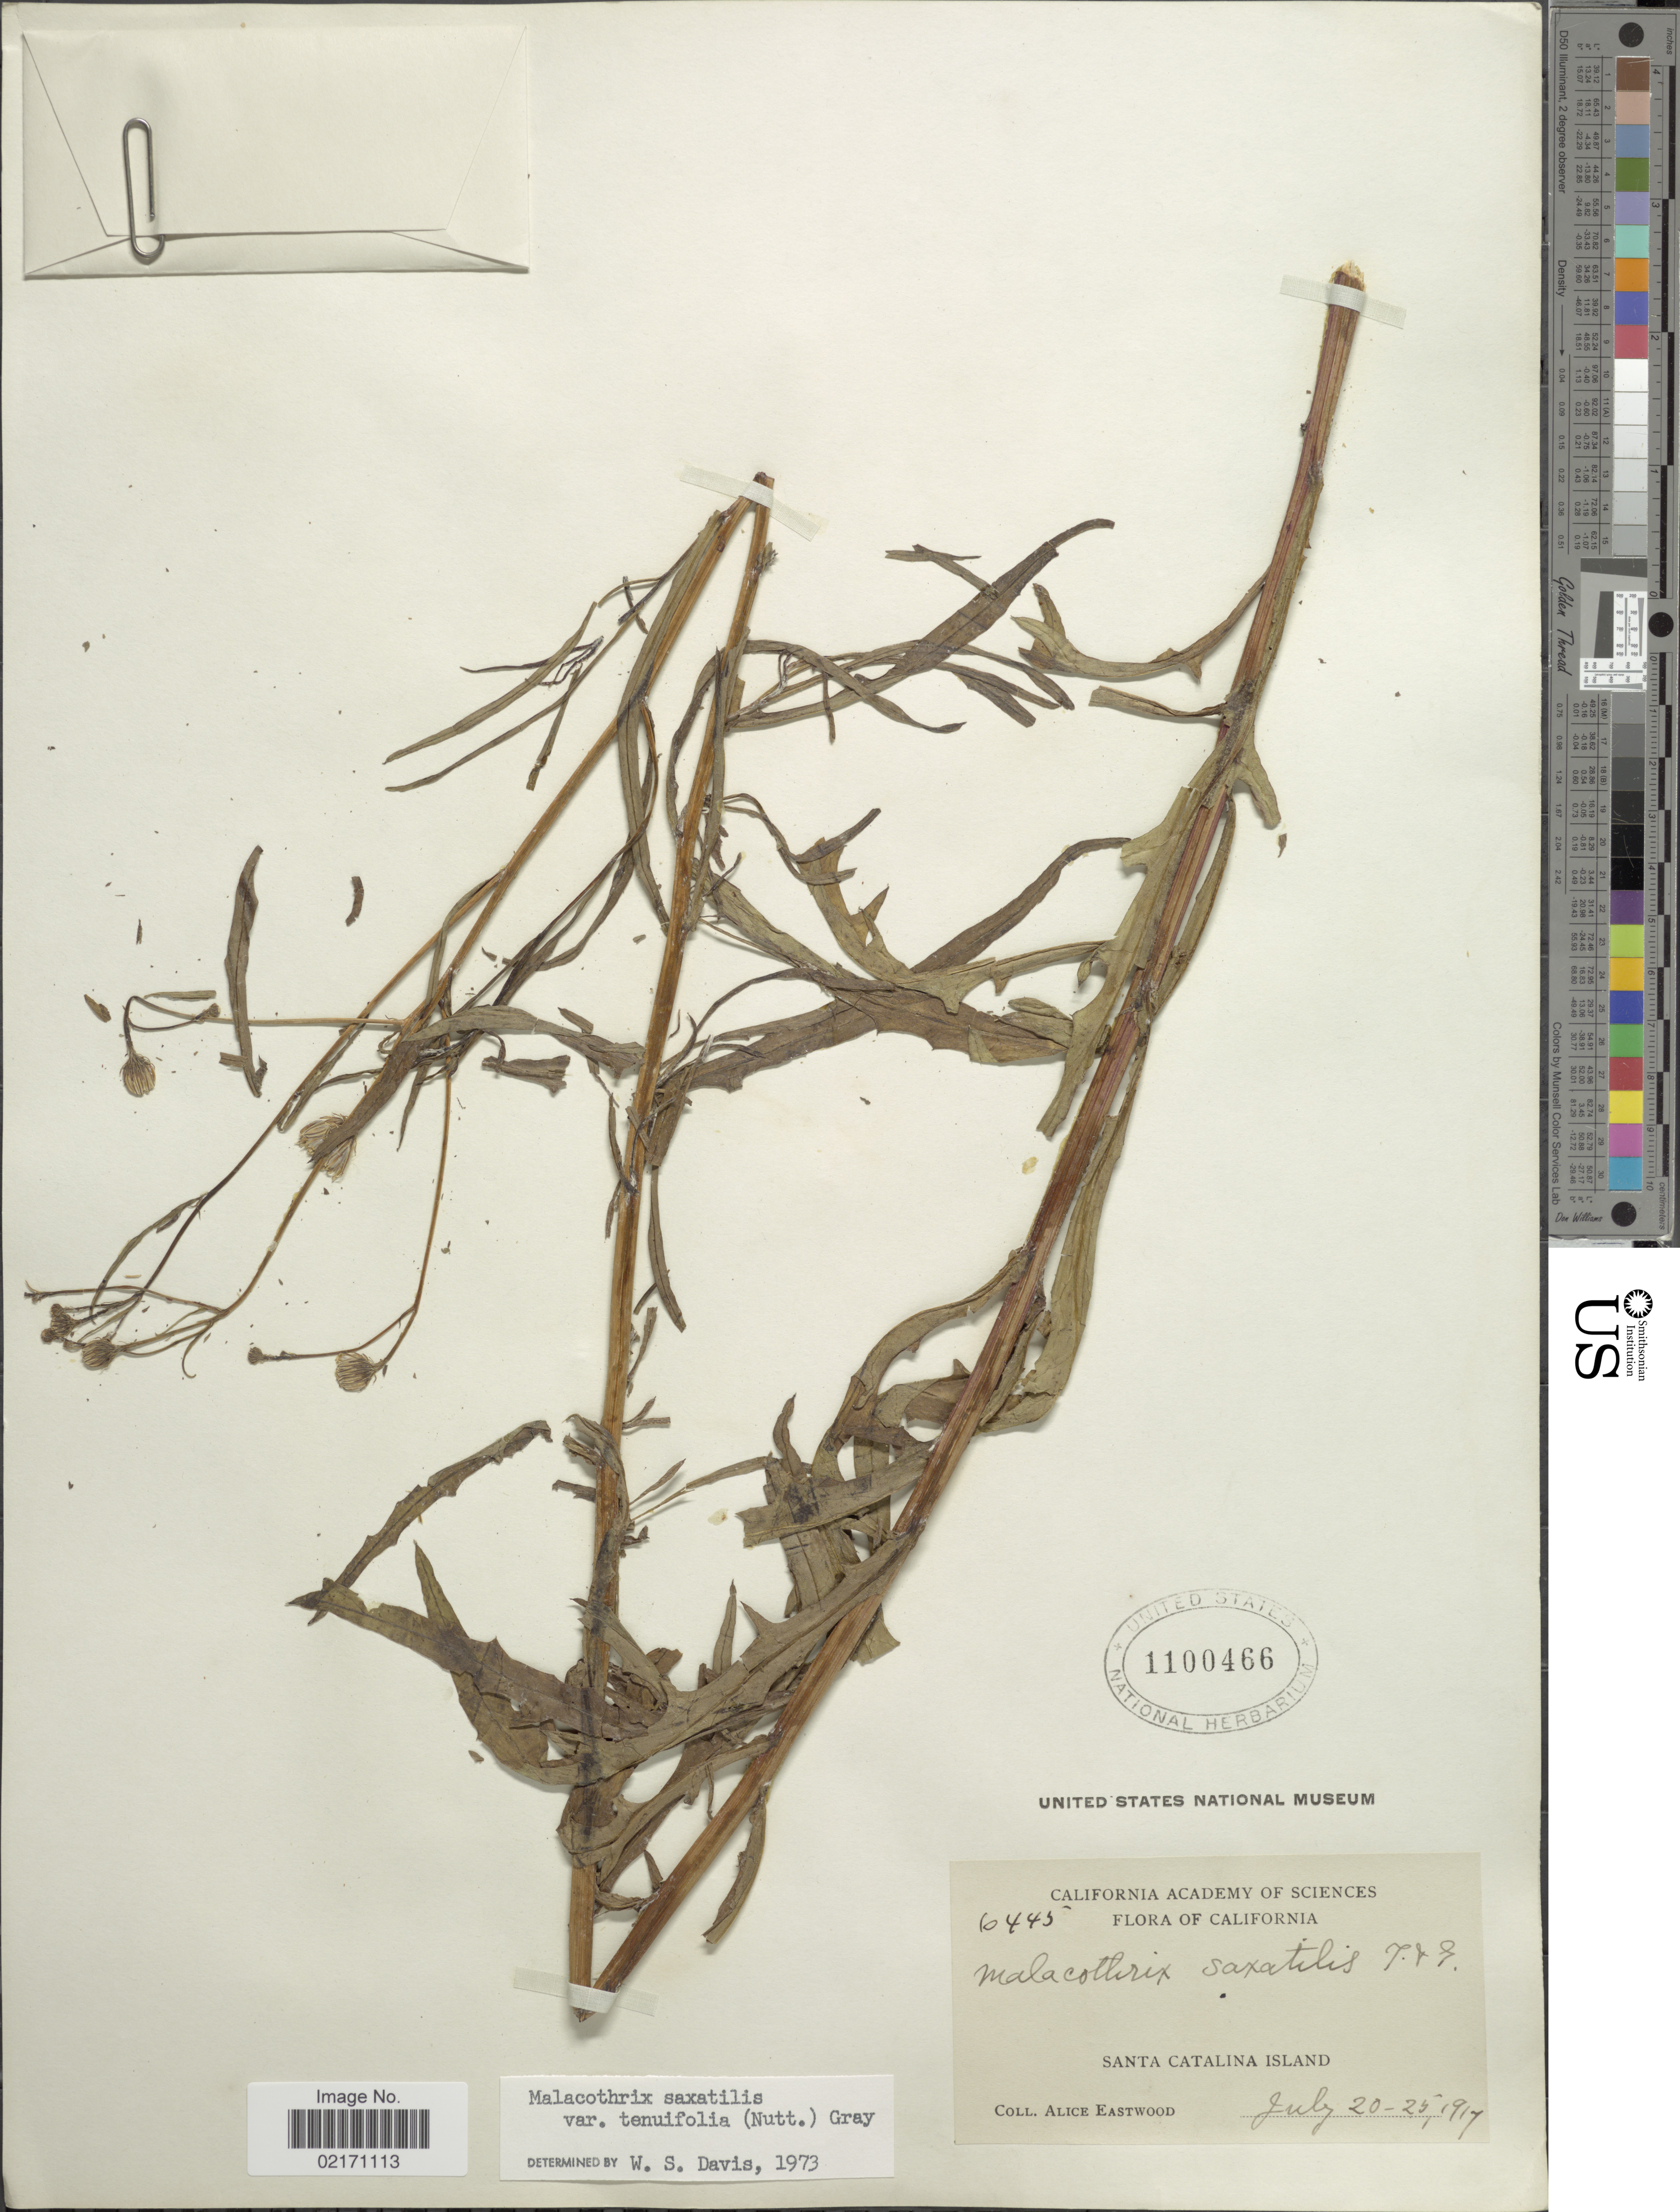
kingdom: Plantae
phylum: Tracheophyta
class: Magnoliopsida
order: Asterales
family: Asteraceae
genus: Malacothrix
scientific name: Malacothrix saxatilis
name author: Torr. & A. Gray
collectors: A. Eastwood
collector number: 6445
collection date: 1917-07-20/1917-07-25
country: United States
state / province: California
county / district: Los Angeles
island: Santa Catalina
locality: Santa Catalina Island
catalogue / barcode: US 1100466